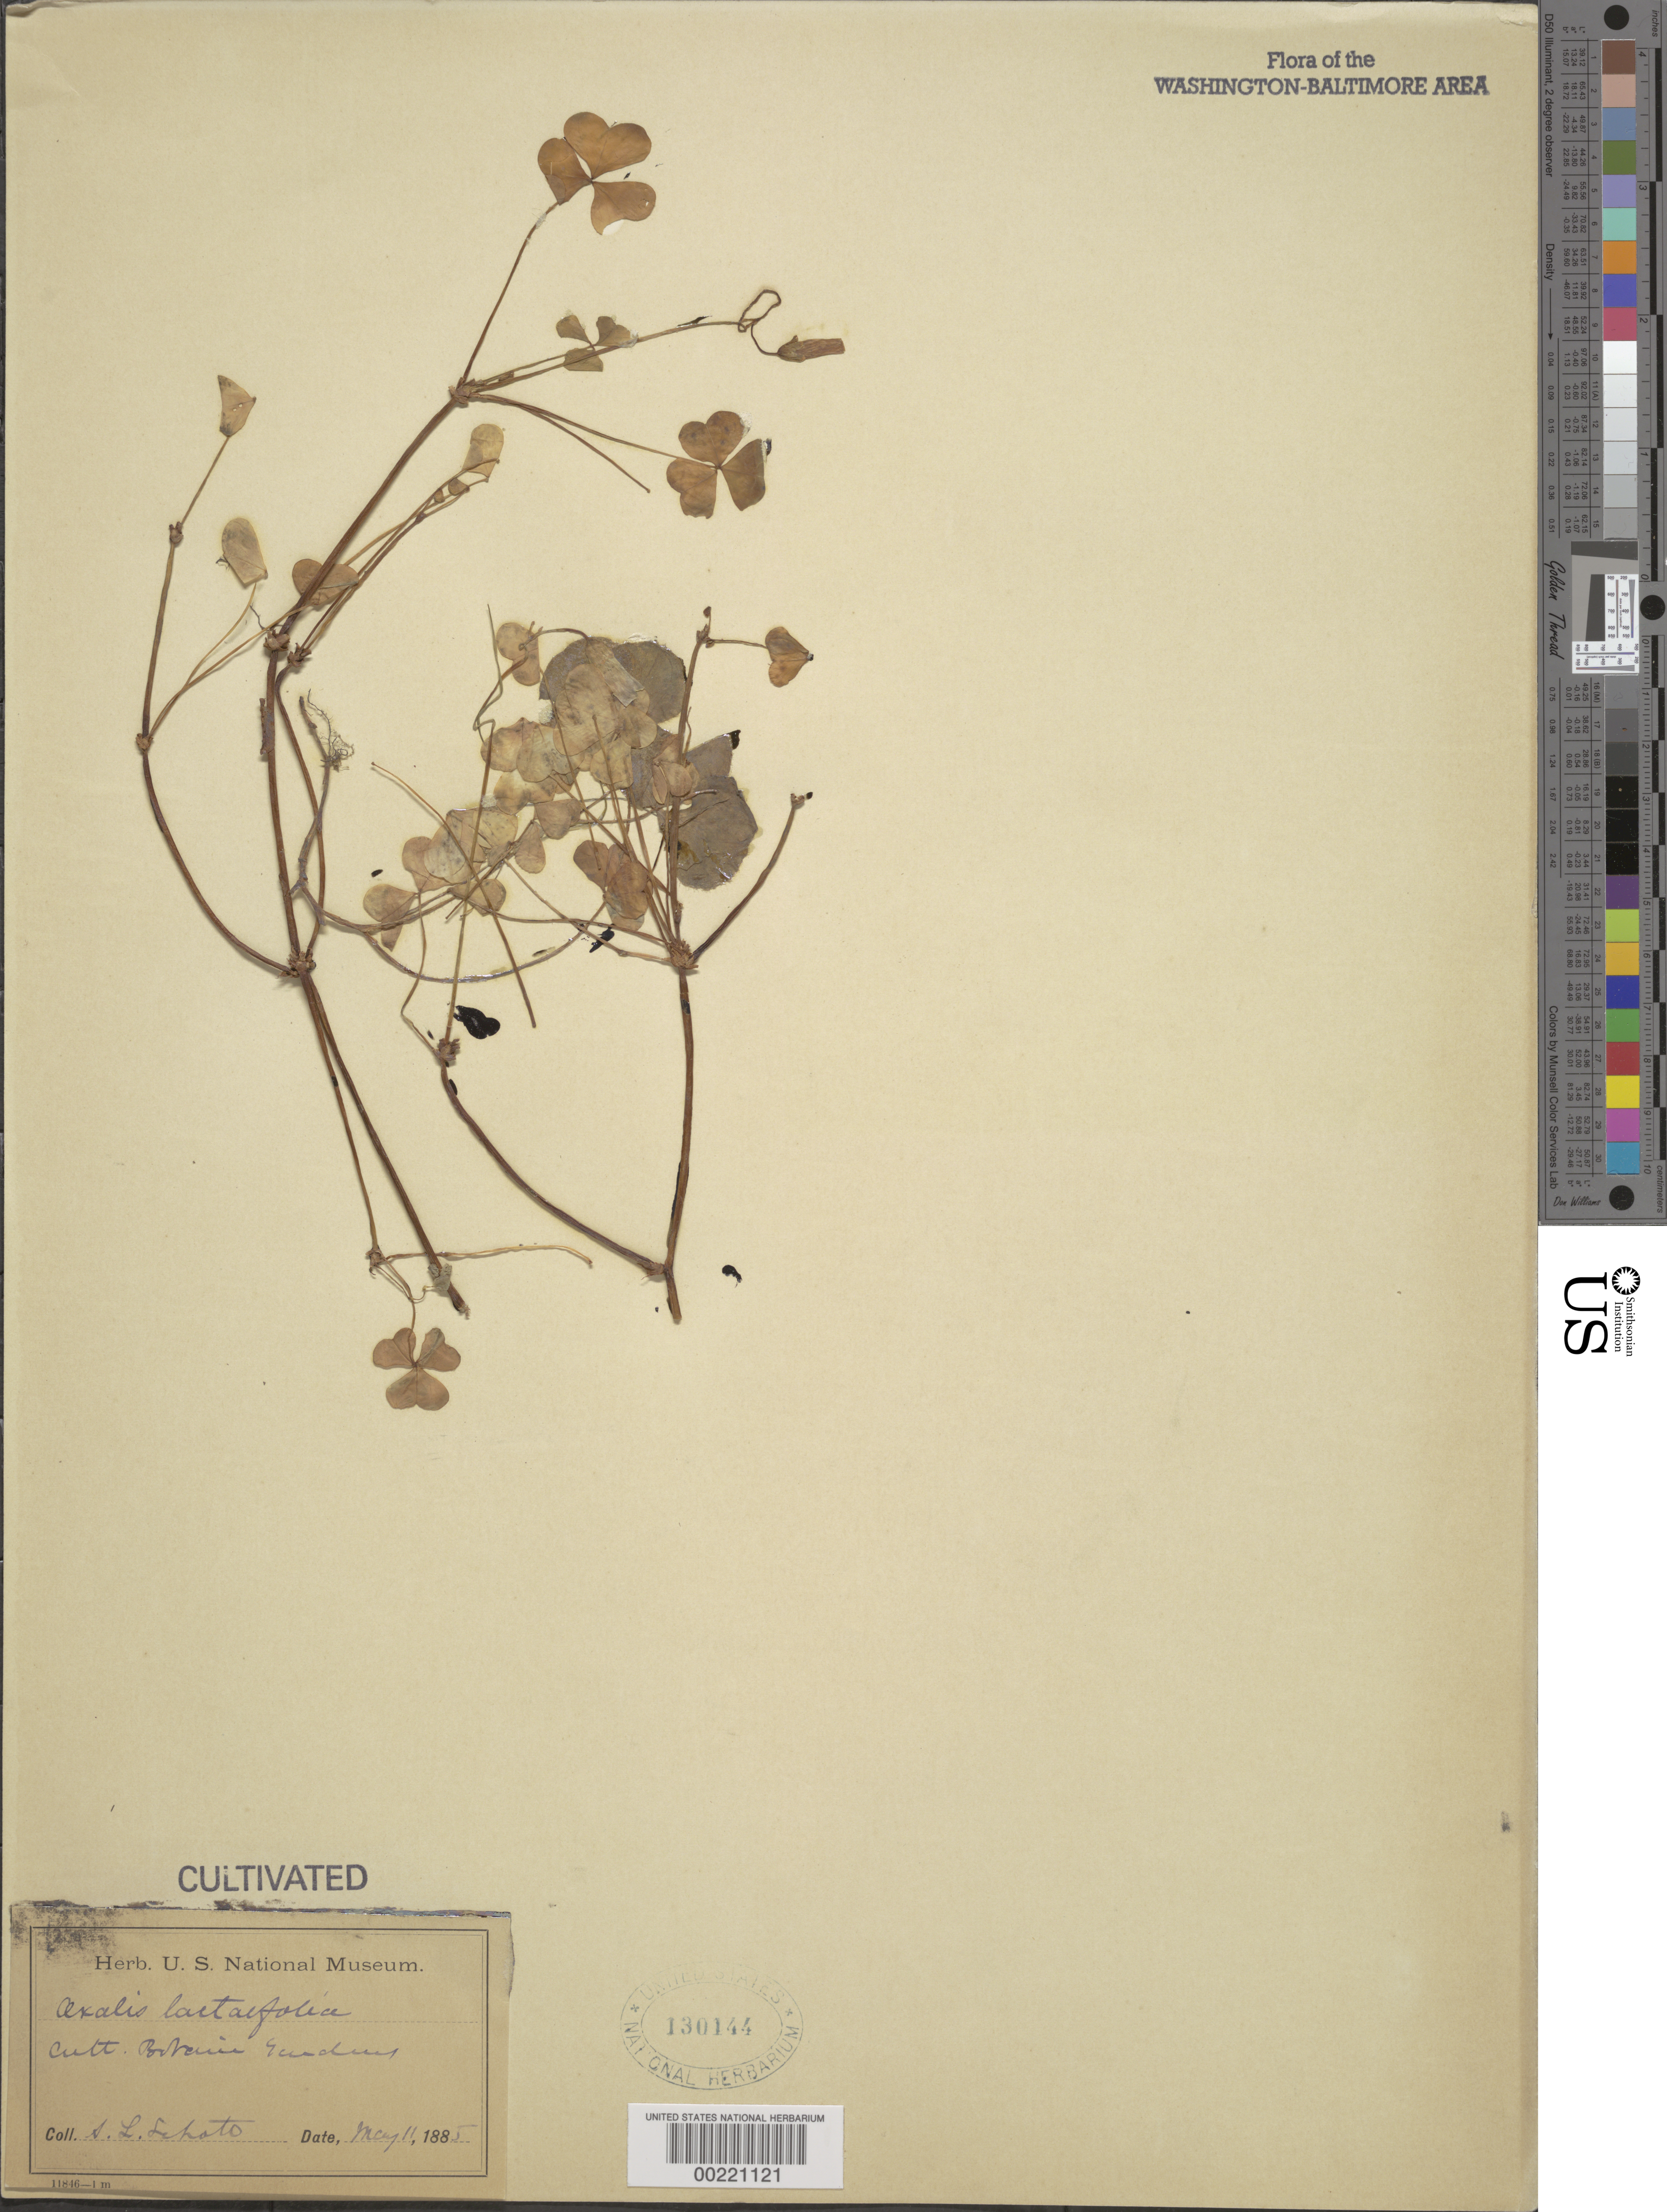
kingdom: Plantae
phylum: Tracheophyta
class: Magnoliopsida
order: Oxalidales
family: Oxalidaceae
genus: Oxalis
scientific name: Oxalis sp.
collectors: A. L. Schott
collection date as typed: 11 May 1885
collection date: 1885-05-11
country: United States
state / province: District of Columbia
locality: Botanical Gardens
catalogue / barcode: US 130144